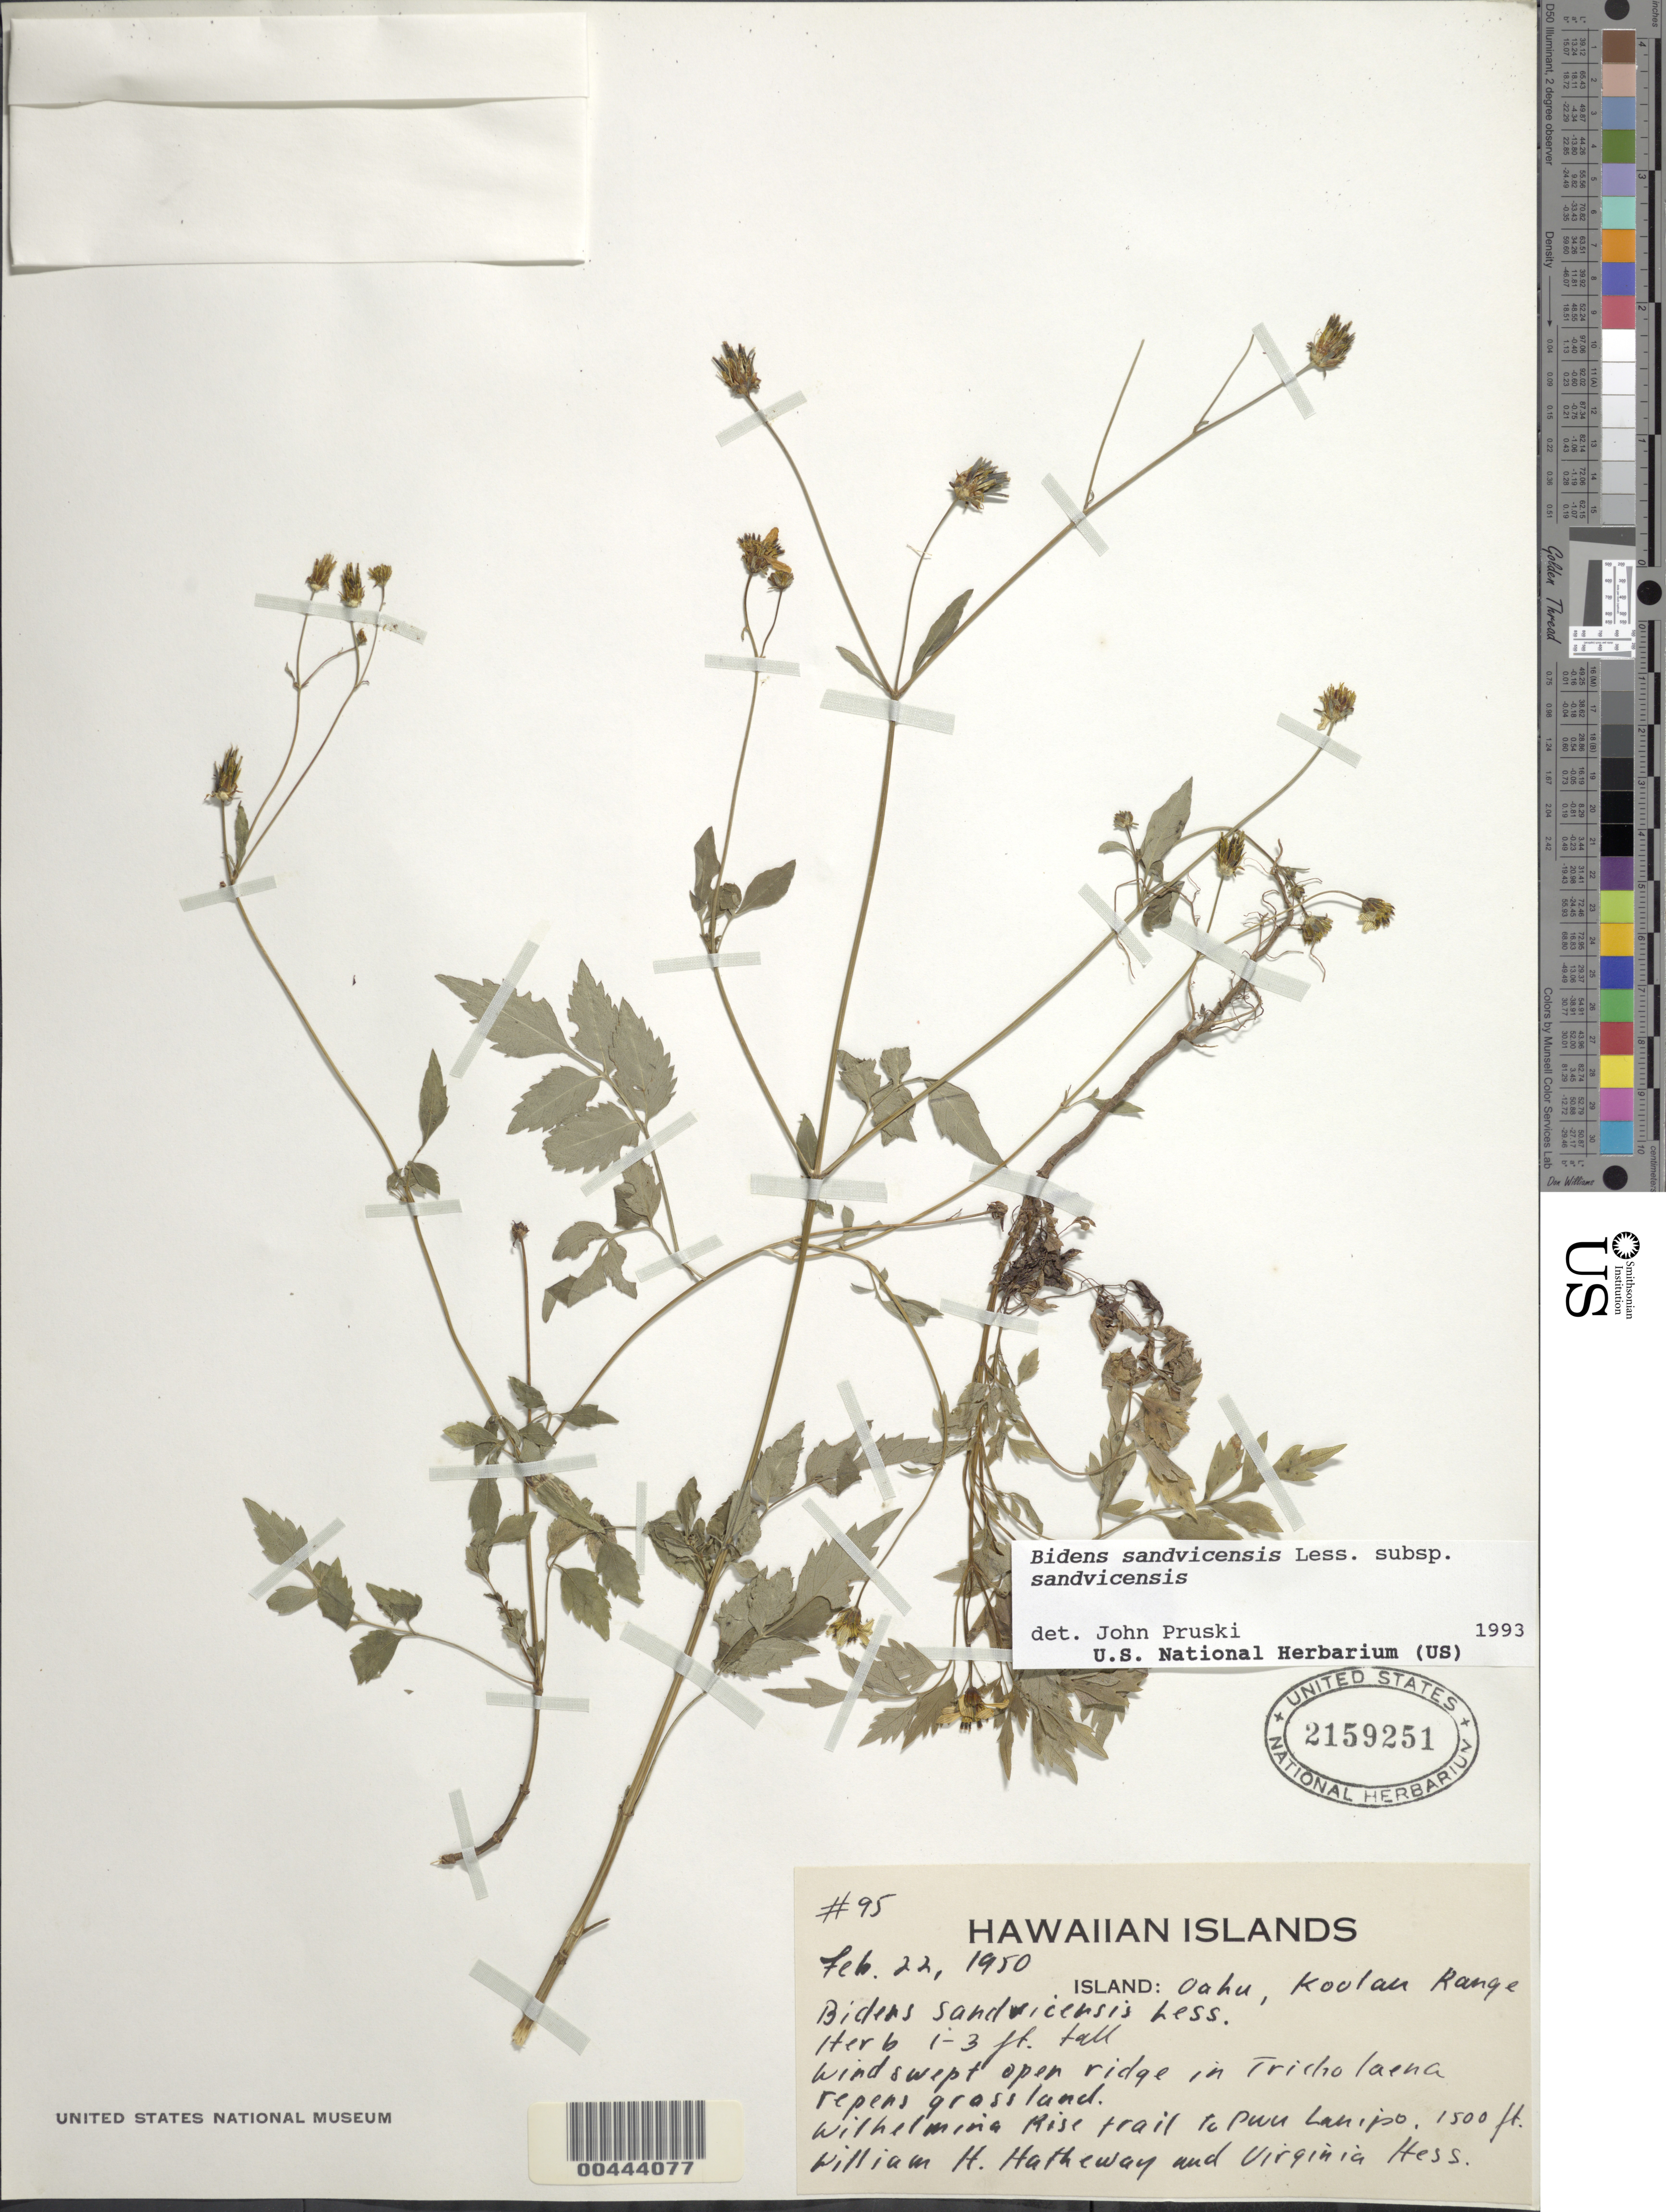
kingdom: Plantae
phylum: Tracheophyta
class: Magnoliopsida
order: Asterales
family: Asteraceae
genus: Bidens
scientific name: Bidens sandvicensis subsp. sandvicensis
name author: Less.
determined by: Pruski, J. F.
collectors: W. H. Hatheway & V. Hess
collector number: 95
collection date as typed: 22 Feb 1950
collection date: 1950-02-22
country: United States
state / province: Hawaii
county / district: Honolulu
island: Oahu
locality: Koolau Range, Wilhelmina Rise Trail to Puu Lanipo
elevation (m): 457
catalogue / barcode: US 2159251